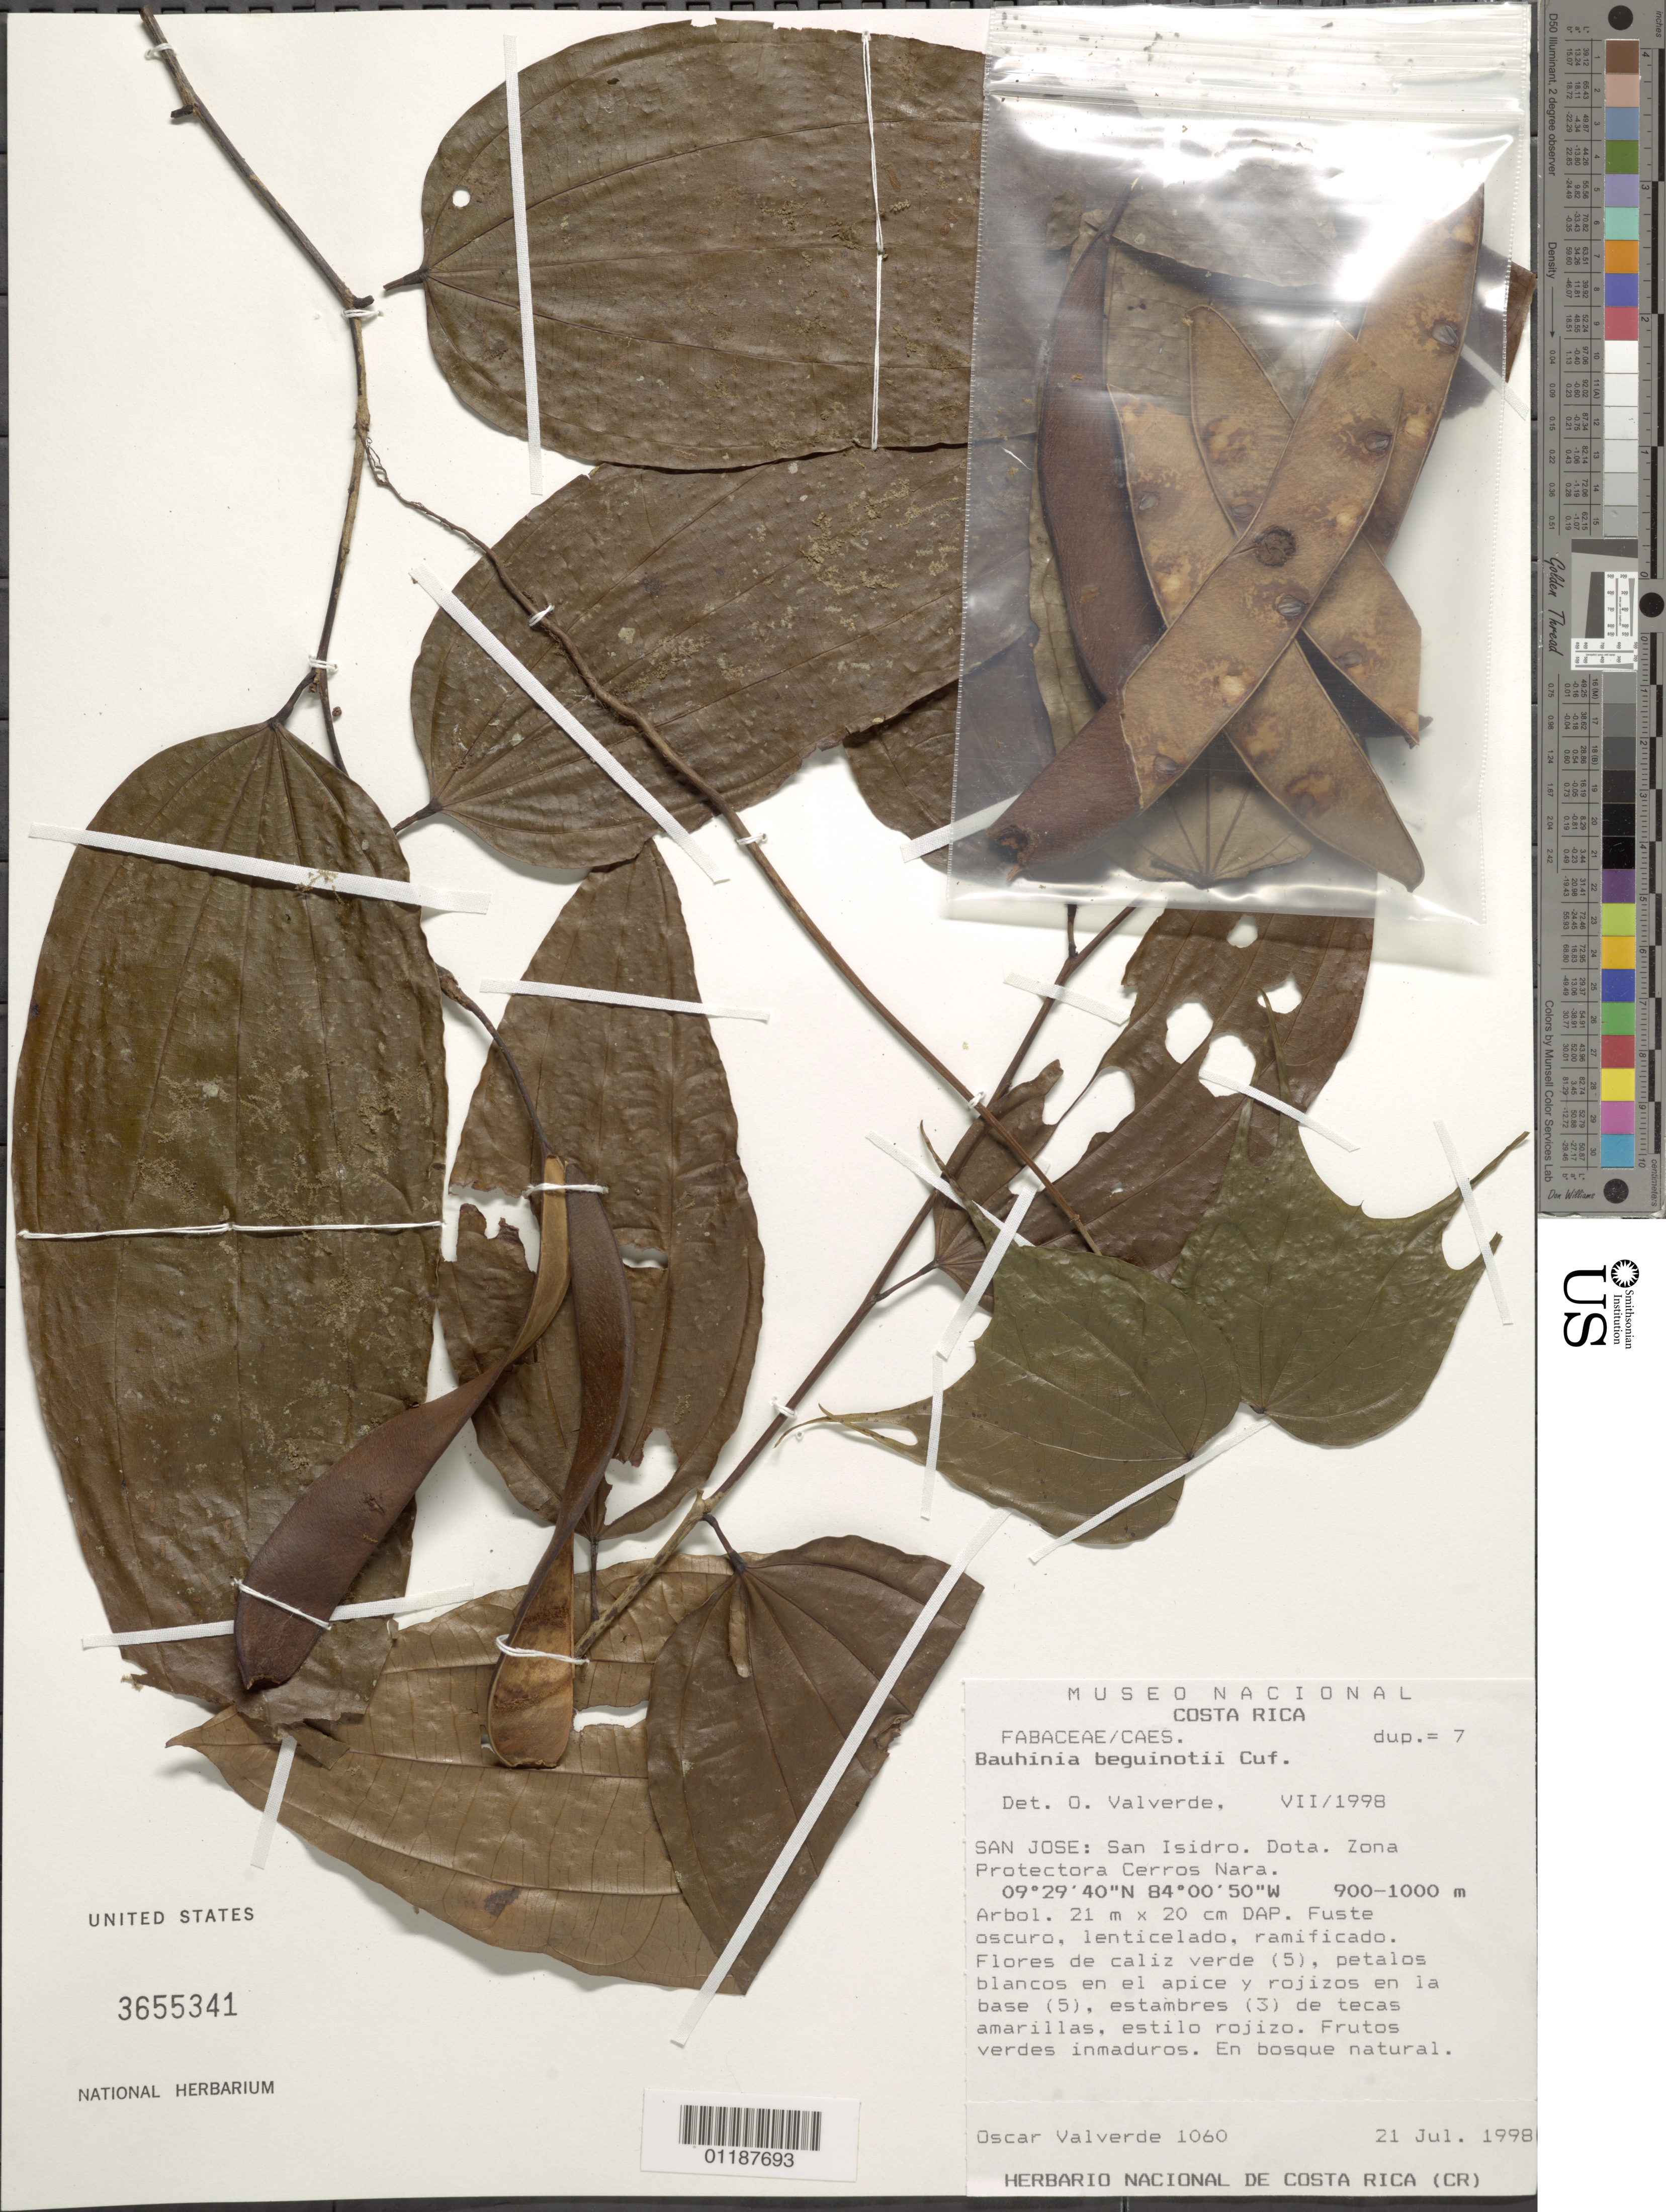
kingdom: Plantae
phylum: Tracheophyta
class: Magnoliopsida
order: Fabales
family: Fabaceae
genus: Bauhinia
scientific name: Bauhinia beguinotii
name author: Cufod.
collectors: O. Valverde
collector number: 1060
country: Costa Rica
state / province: San Jose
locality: San Isidor, Dota, Zona Protectora Cerros Nara.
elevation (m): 900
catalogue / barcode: US 3655341